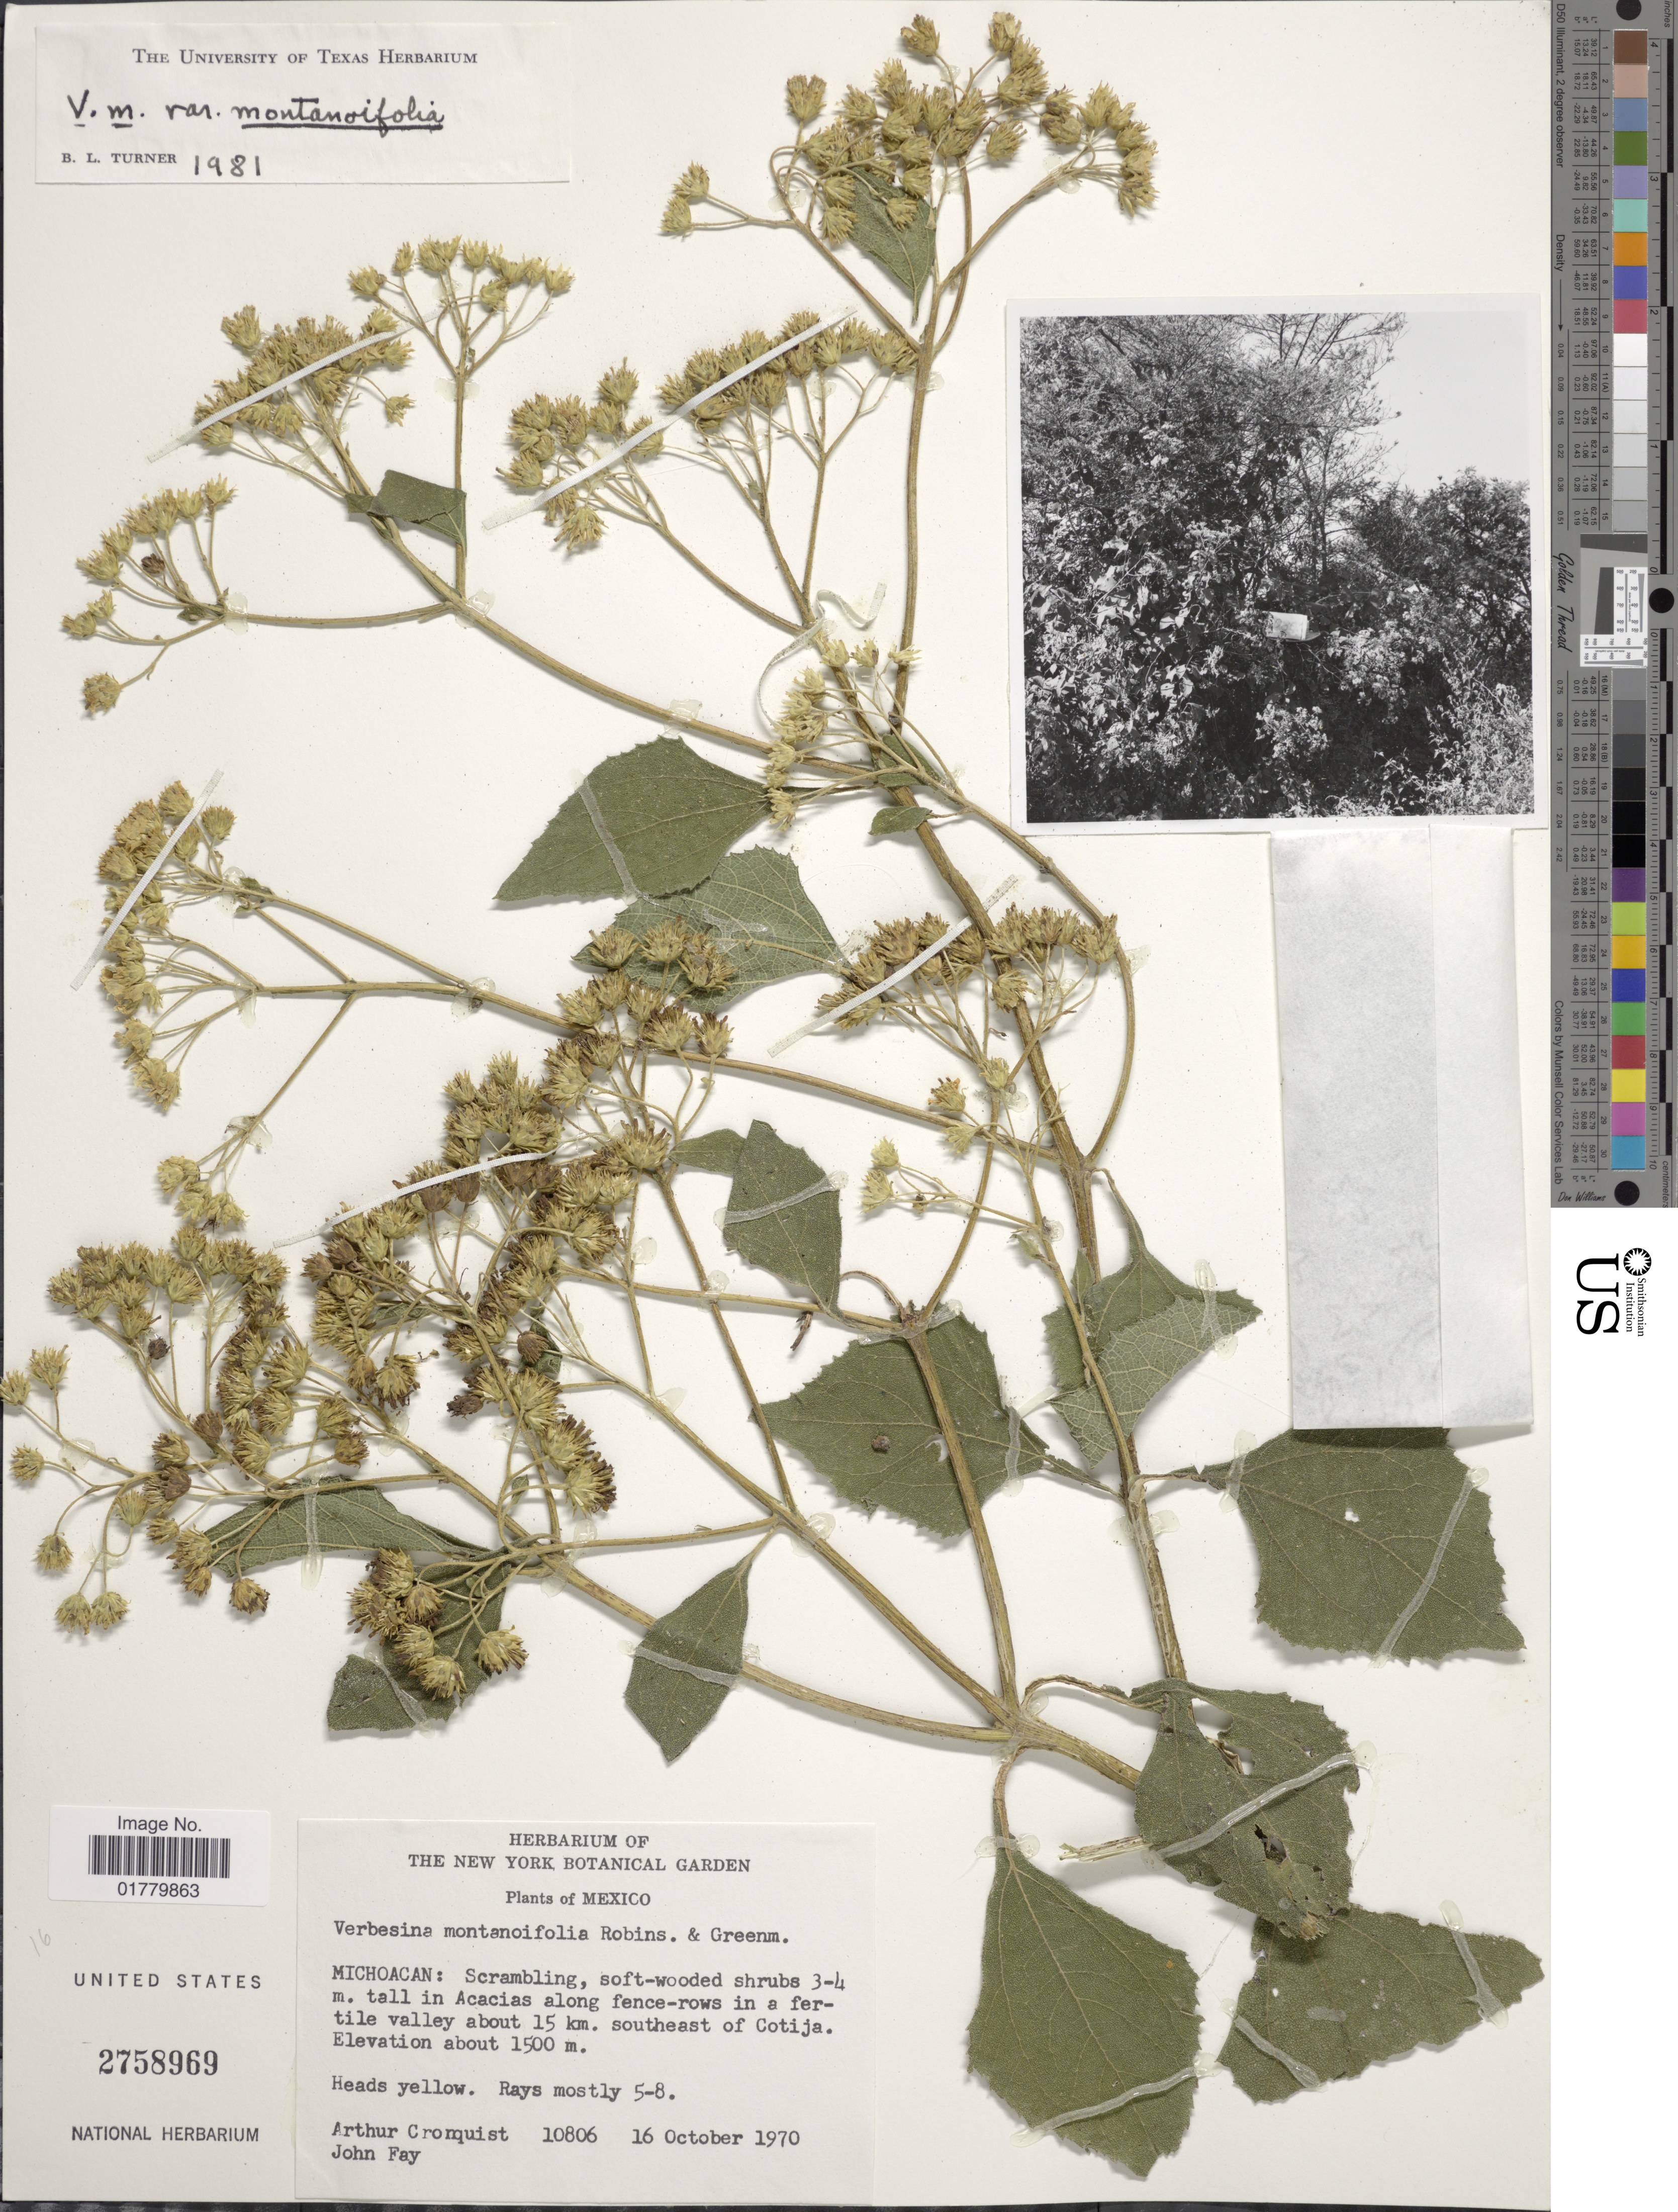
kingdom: Plantae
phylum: Tracheophyta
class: Magnoliopsida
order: Asterales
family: Asteraceae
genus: Verbesina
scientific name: Verbesina montanoifolia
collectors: A. J. Cronquist & J. M. Fay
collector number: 10806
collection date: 1970-10-16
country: Mexico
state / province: Michoacán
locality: Along fence-rows in a fertile valley about 15 km. southeast of Cotija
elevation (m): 1500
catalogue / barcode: US 2758969